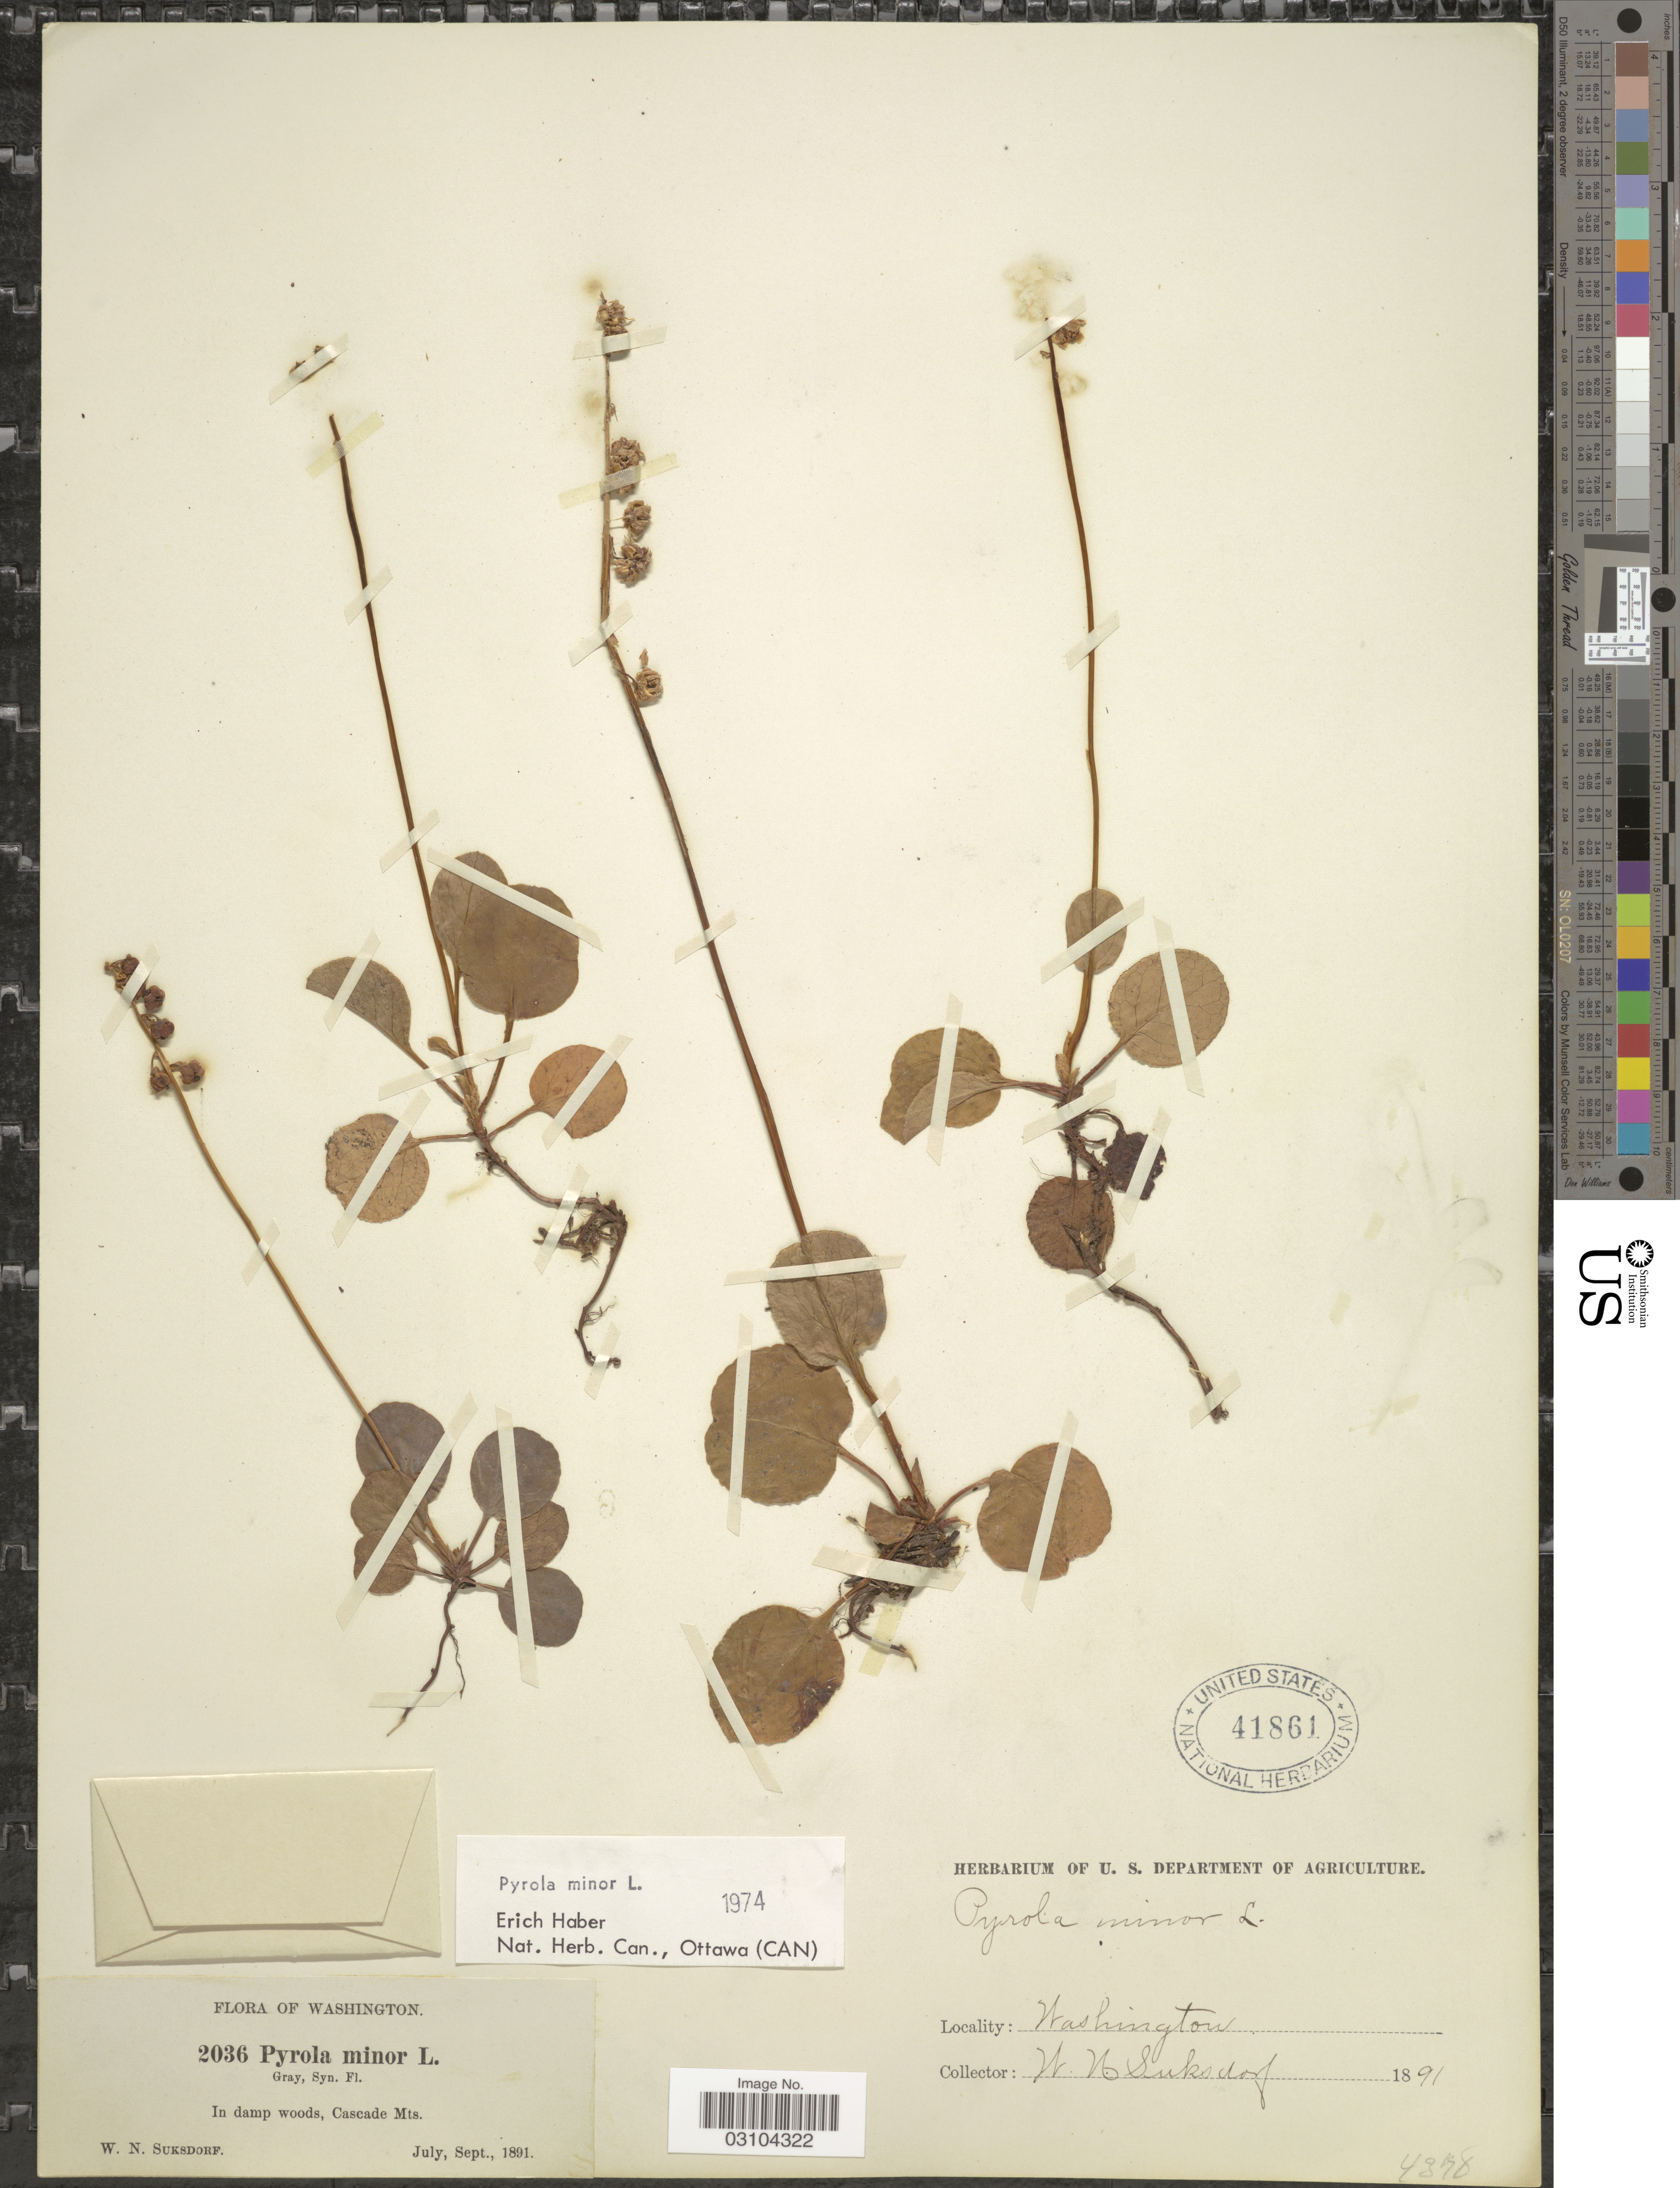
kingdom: Plantae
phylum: Tracheophyta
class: Magnoliopsida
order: Ericales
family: Ericaceae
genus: Pyrola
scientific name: Pyrola minor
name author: L.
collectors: W. N. Suksdorf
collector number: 2036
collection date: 1891-07/1891-09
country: United States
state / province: Washington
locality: In damp woods, Cascade Mts.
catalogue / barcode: US 41861